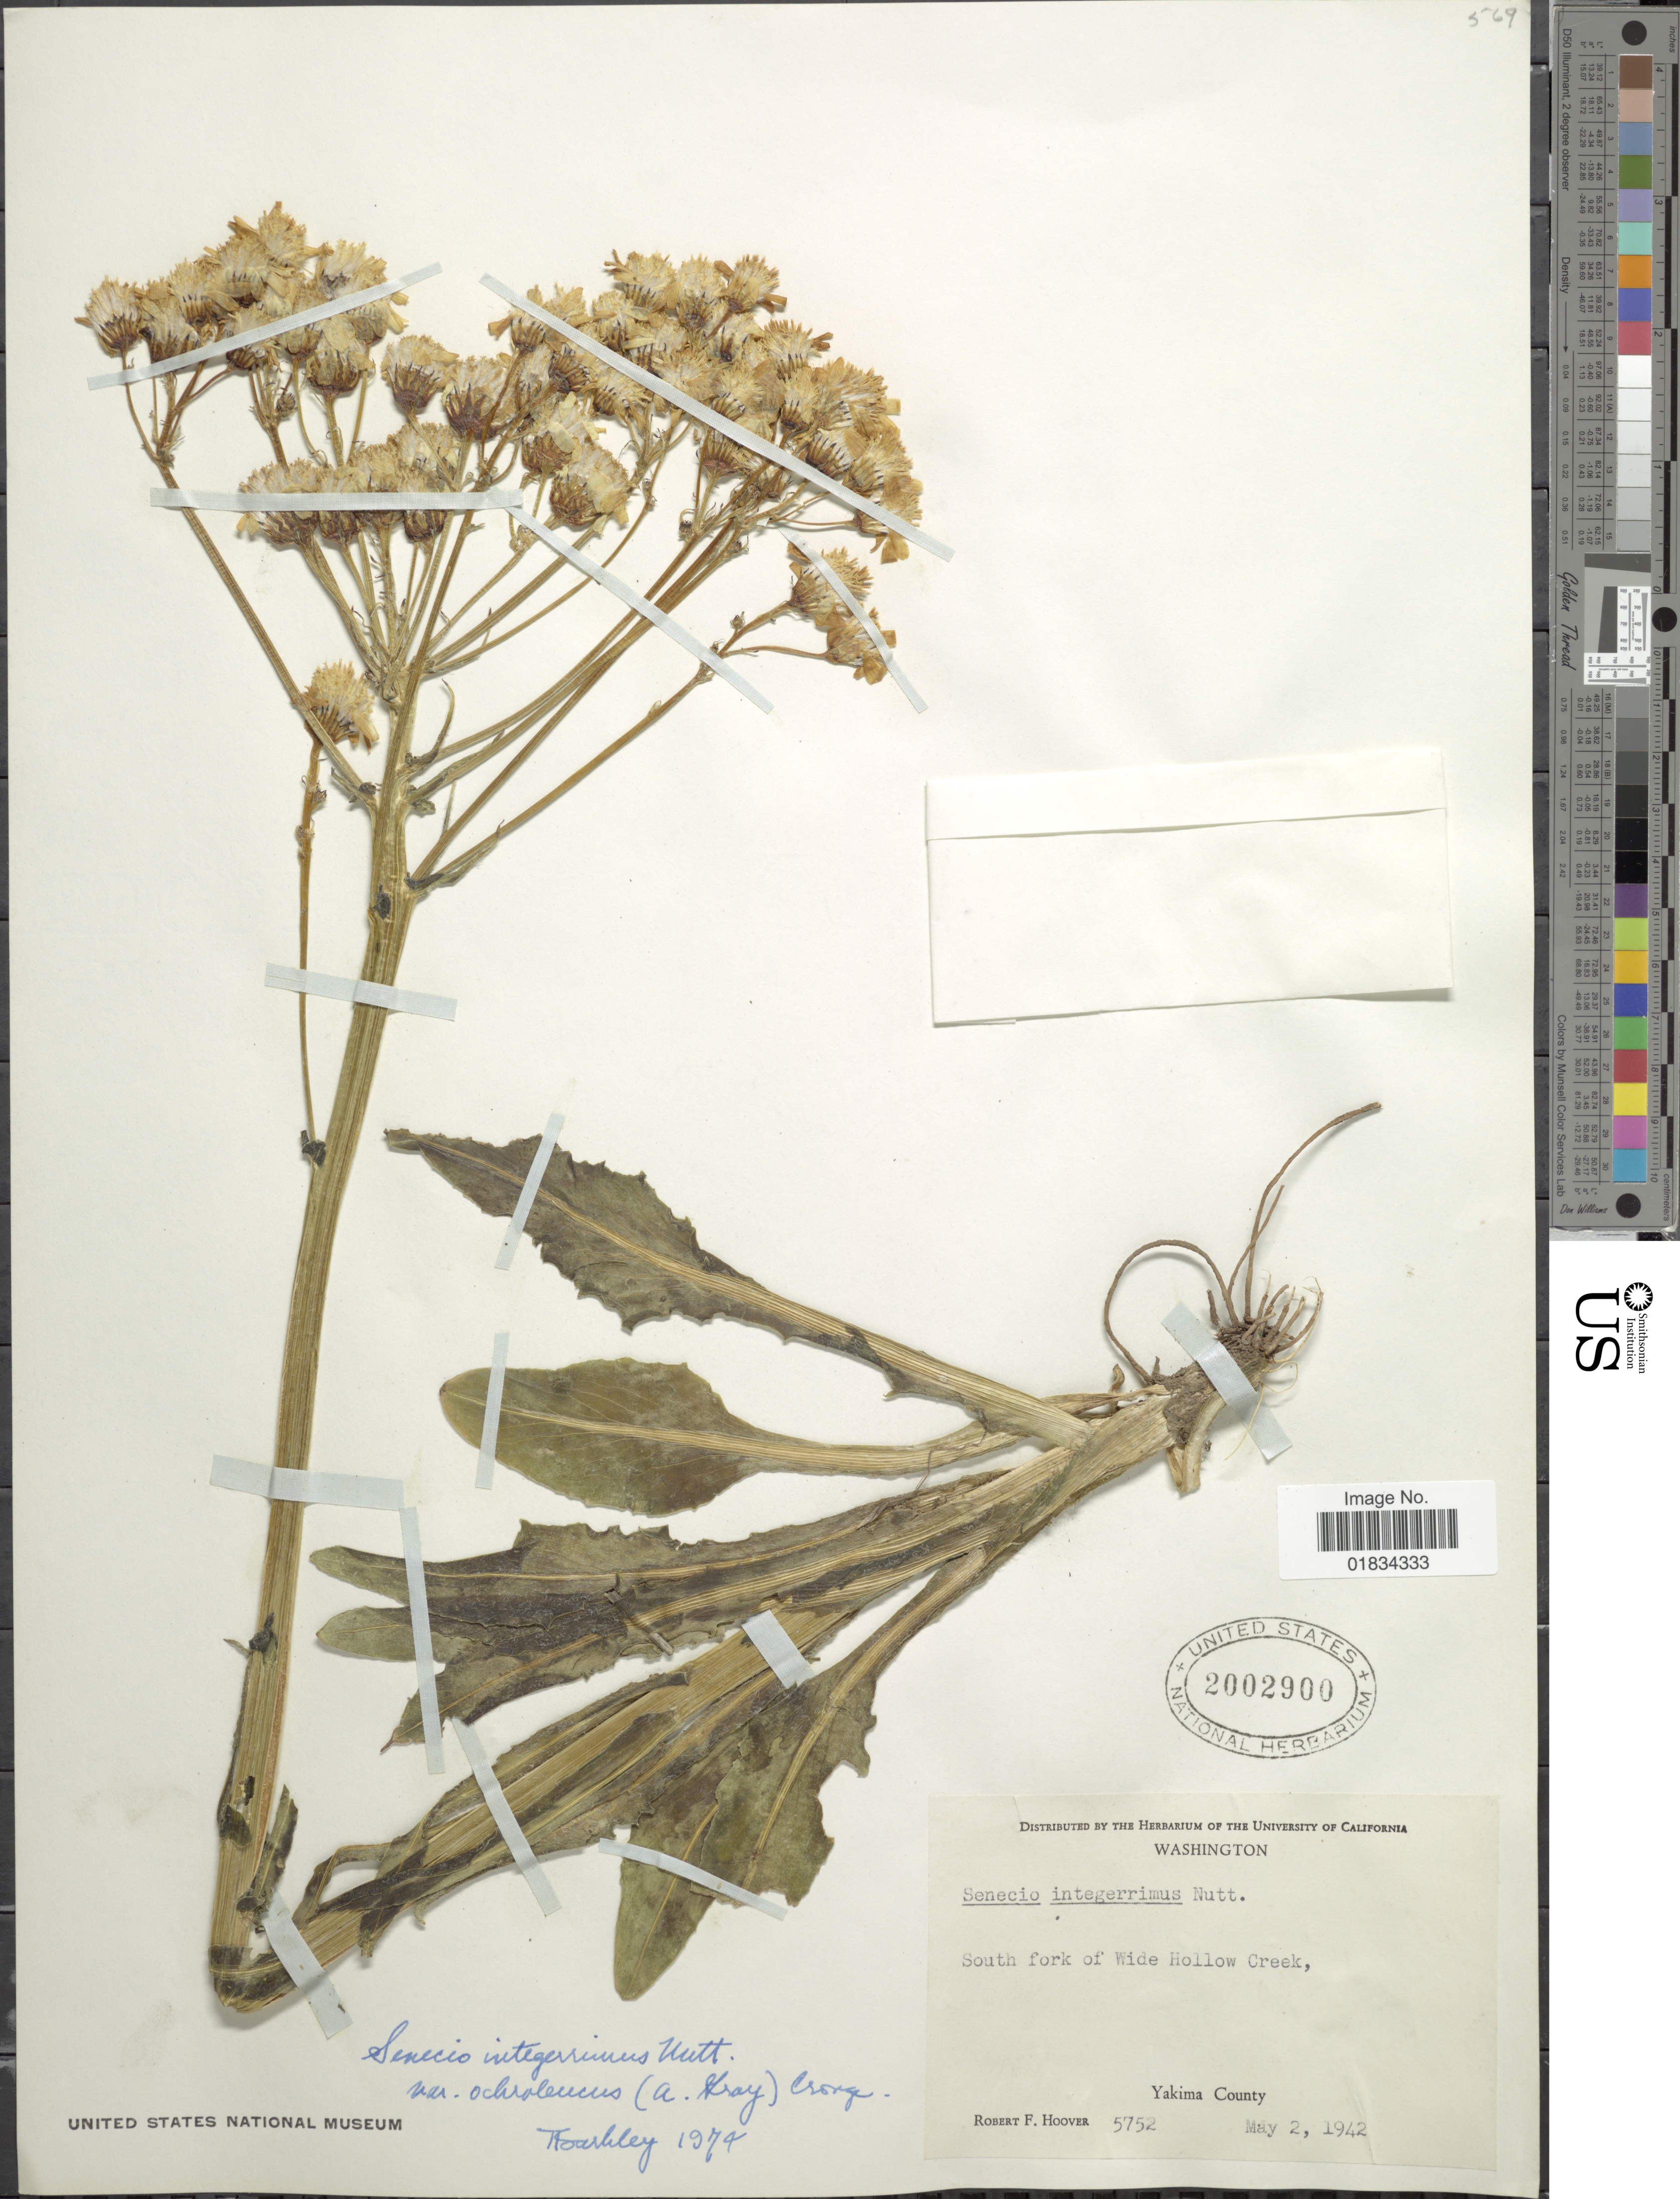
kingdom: Plantae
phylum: Tracheophyta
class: Magnoliopsida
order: Asterales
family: Asteraceae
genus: Senecio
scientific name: Senecio integerrimus var. ochroleucus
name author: (A. Gray) Cronq.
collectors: R. F. Hoover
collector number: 5752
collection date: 1942-05-02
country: United States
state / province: Washington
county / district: Yakima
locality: South Fork of Wide Hollow Creek, Yakima County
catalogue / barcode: US 2002900